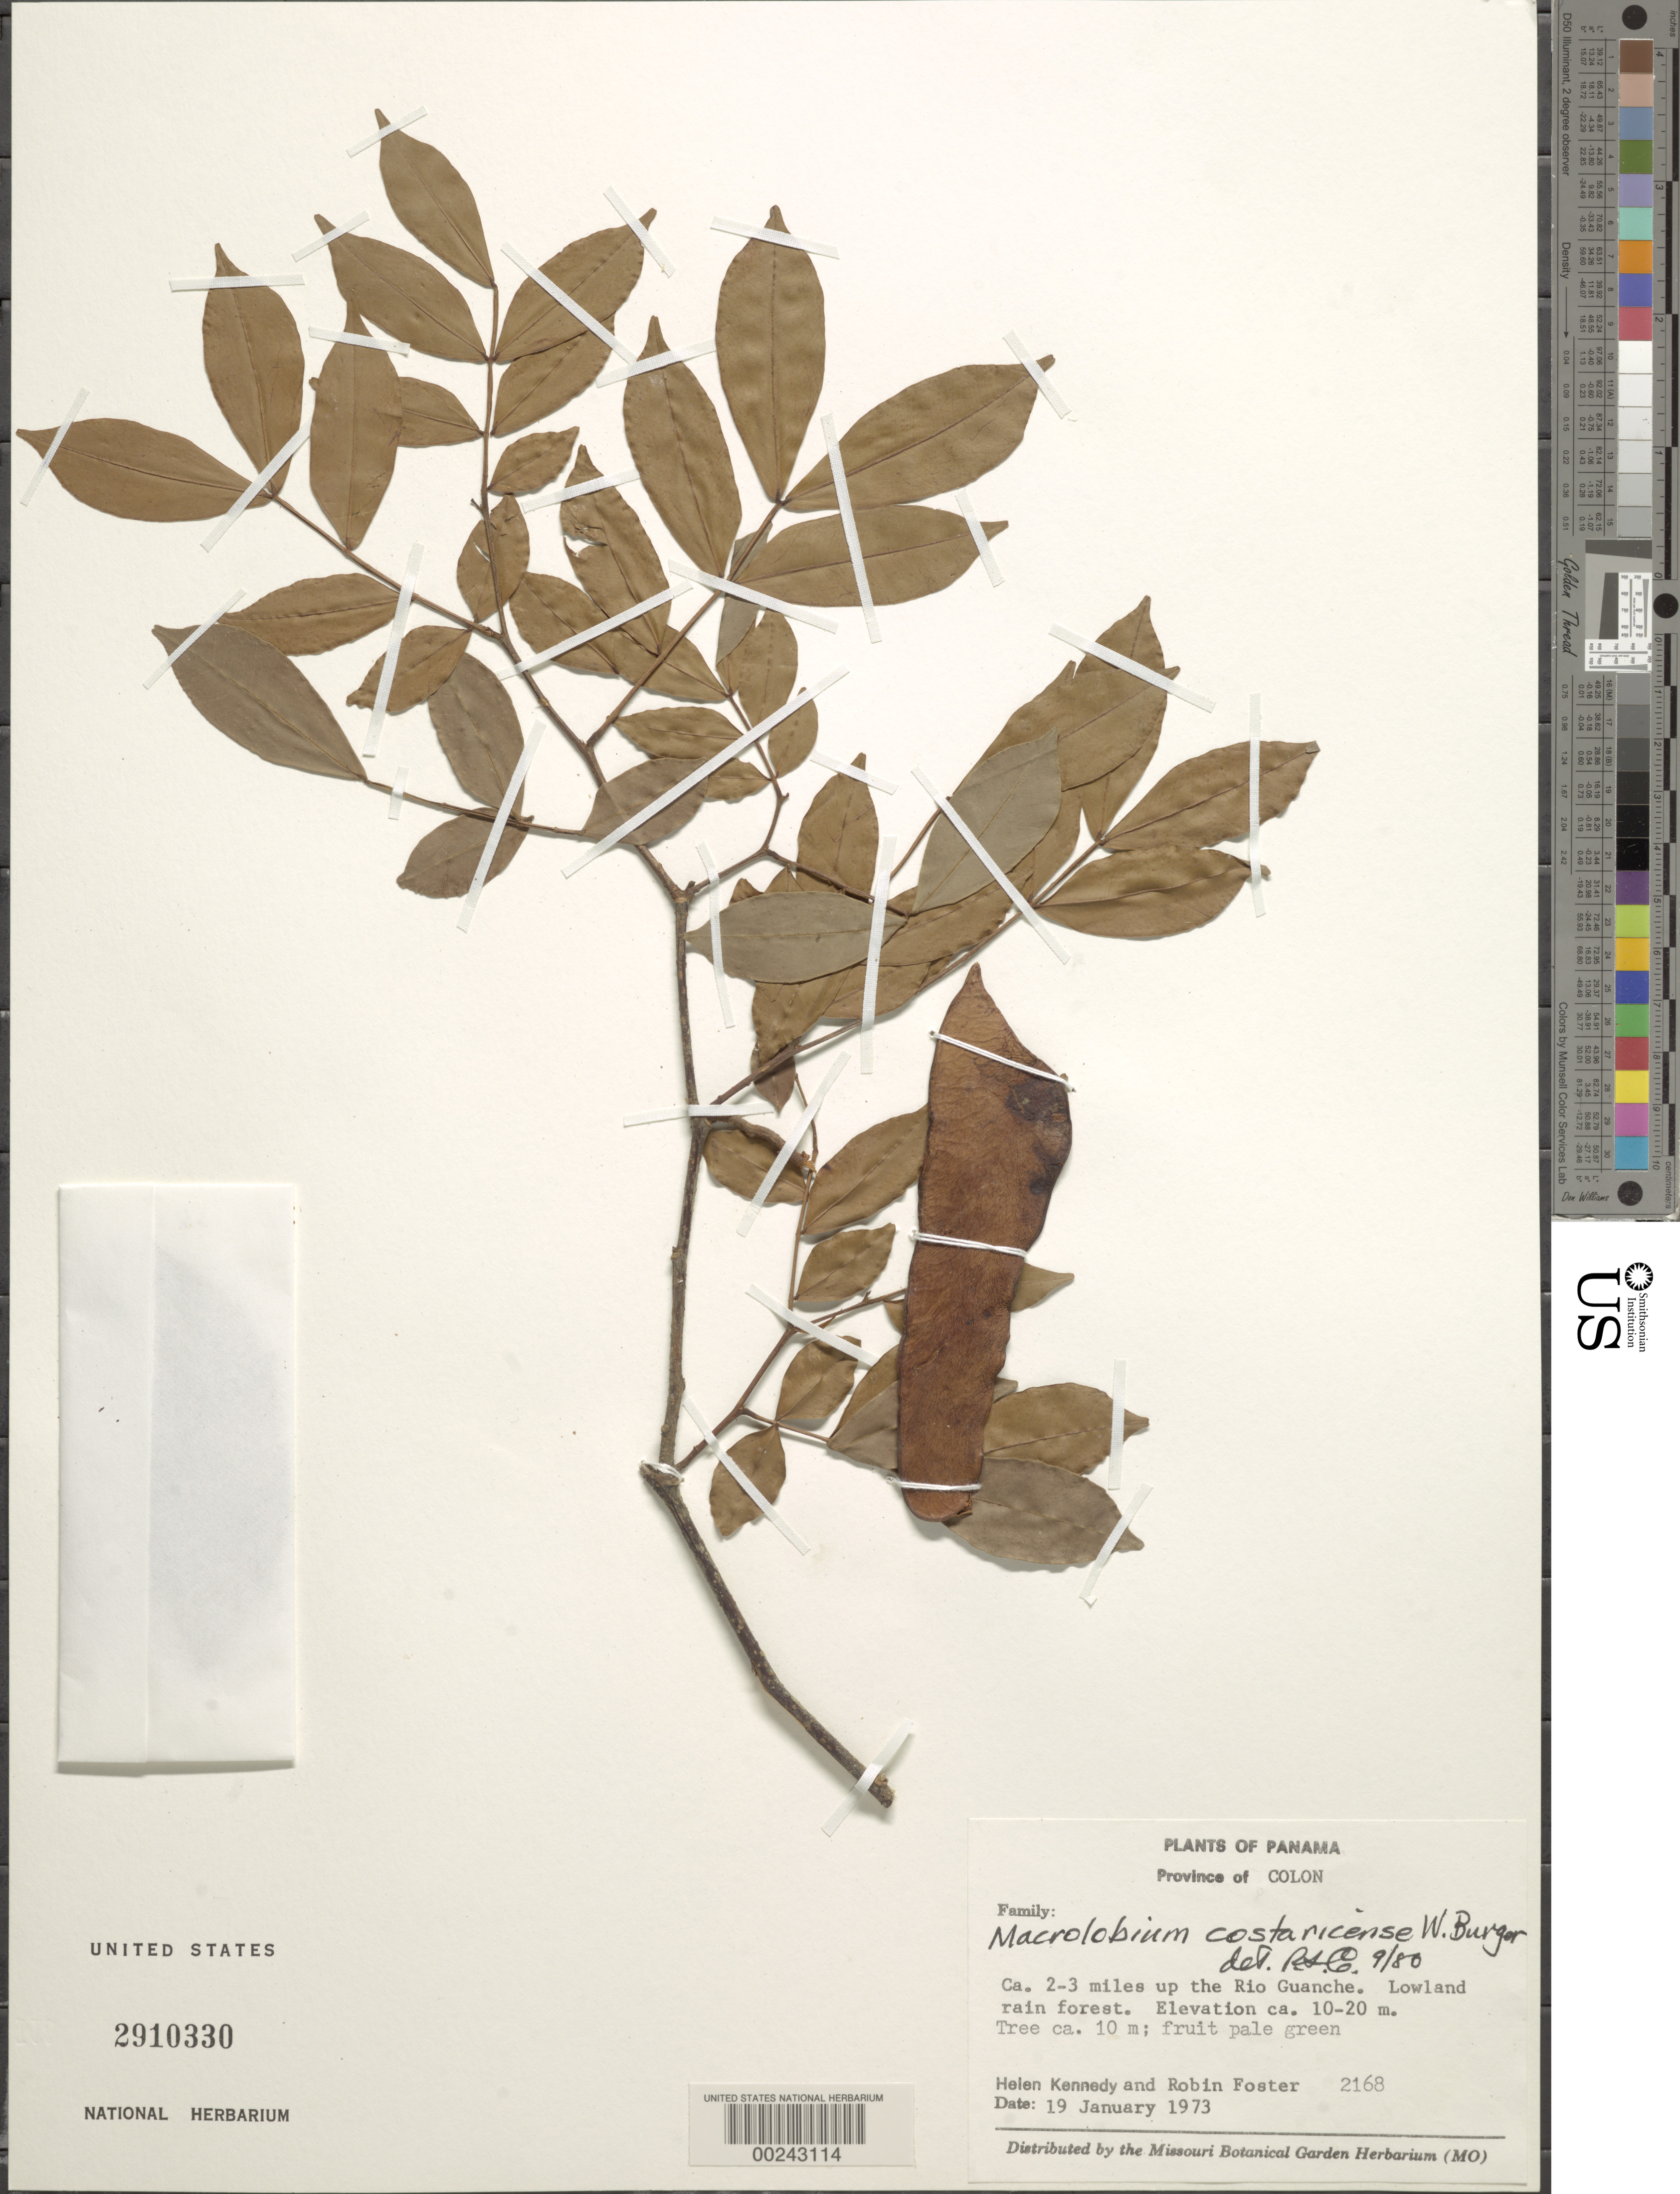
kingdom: Plantae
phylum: Tracheophyta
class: Magnoliopsida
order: Fabales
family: Fabaceae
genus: Macrolobium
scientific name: Macrolobium costaricense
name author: W.C. Burger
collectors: H. Kennedy & R. B. Foster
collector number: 2168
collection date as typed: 19 Jan 1973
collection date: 1973-01-19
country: Panama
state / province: Colón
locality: Ca 23 mi up the Rio Guanche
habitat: Lowland rain forest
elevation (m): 10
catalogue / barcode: US 2910330